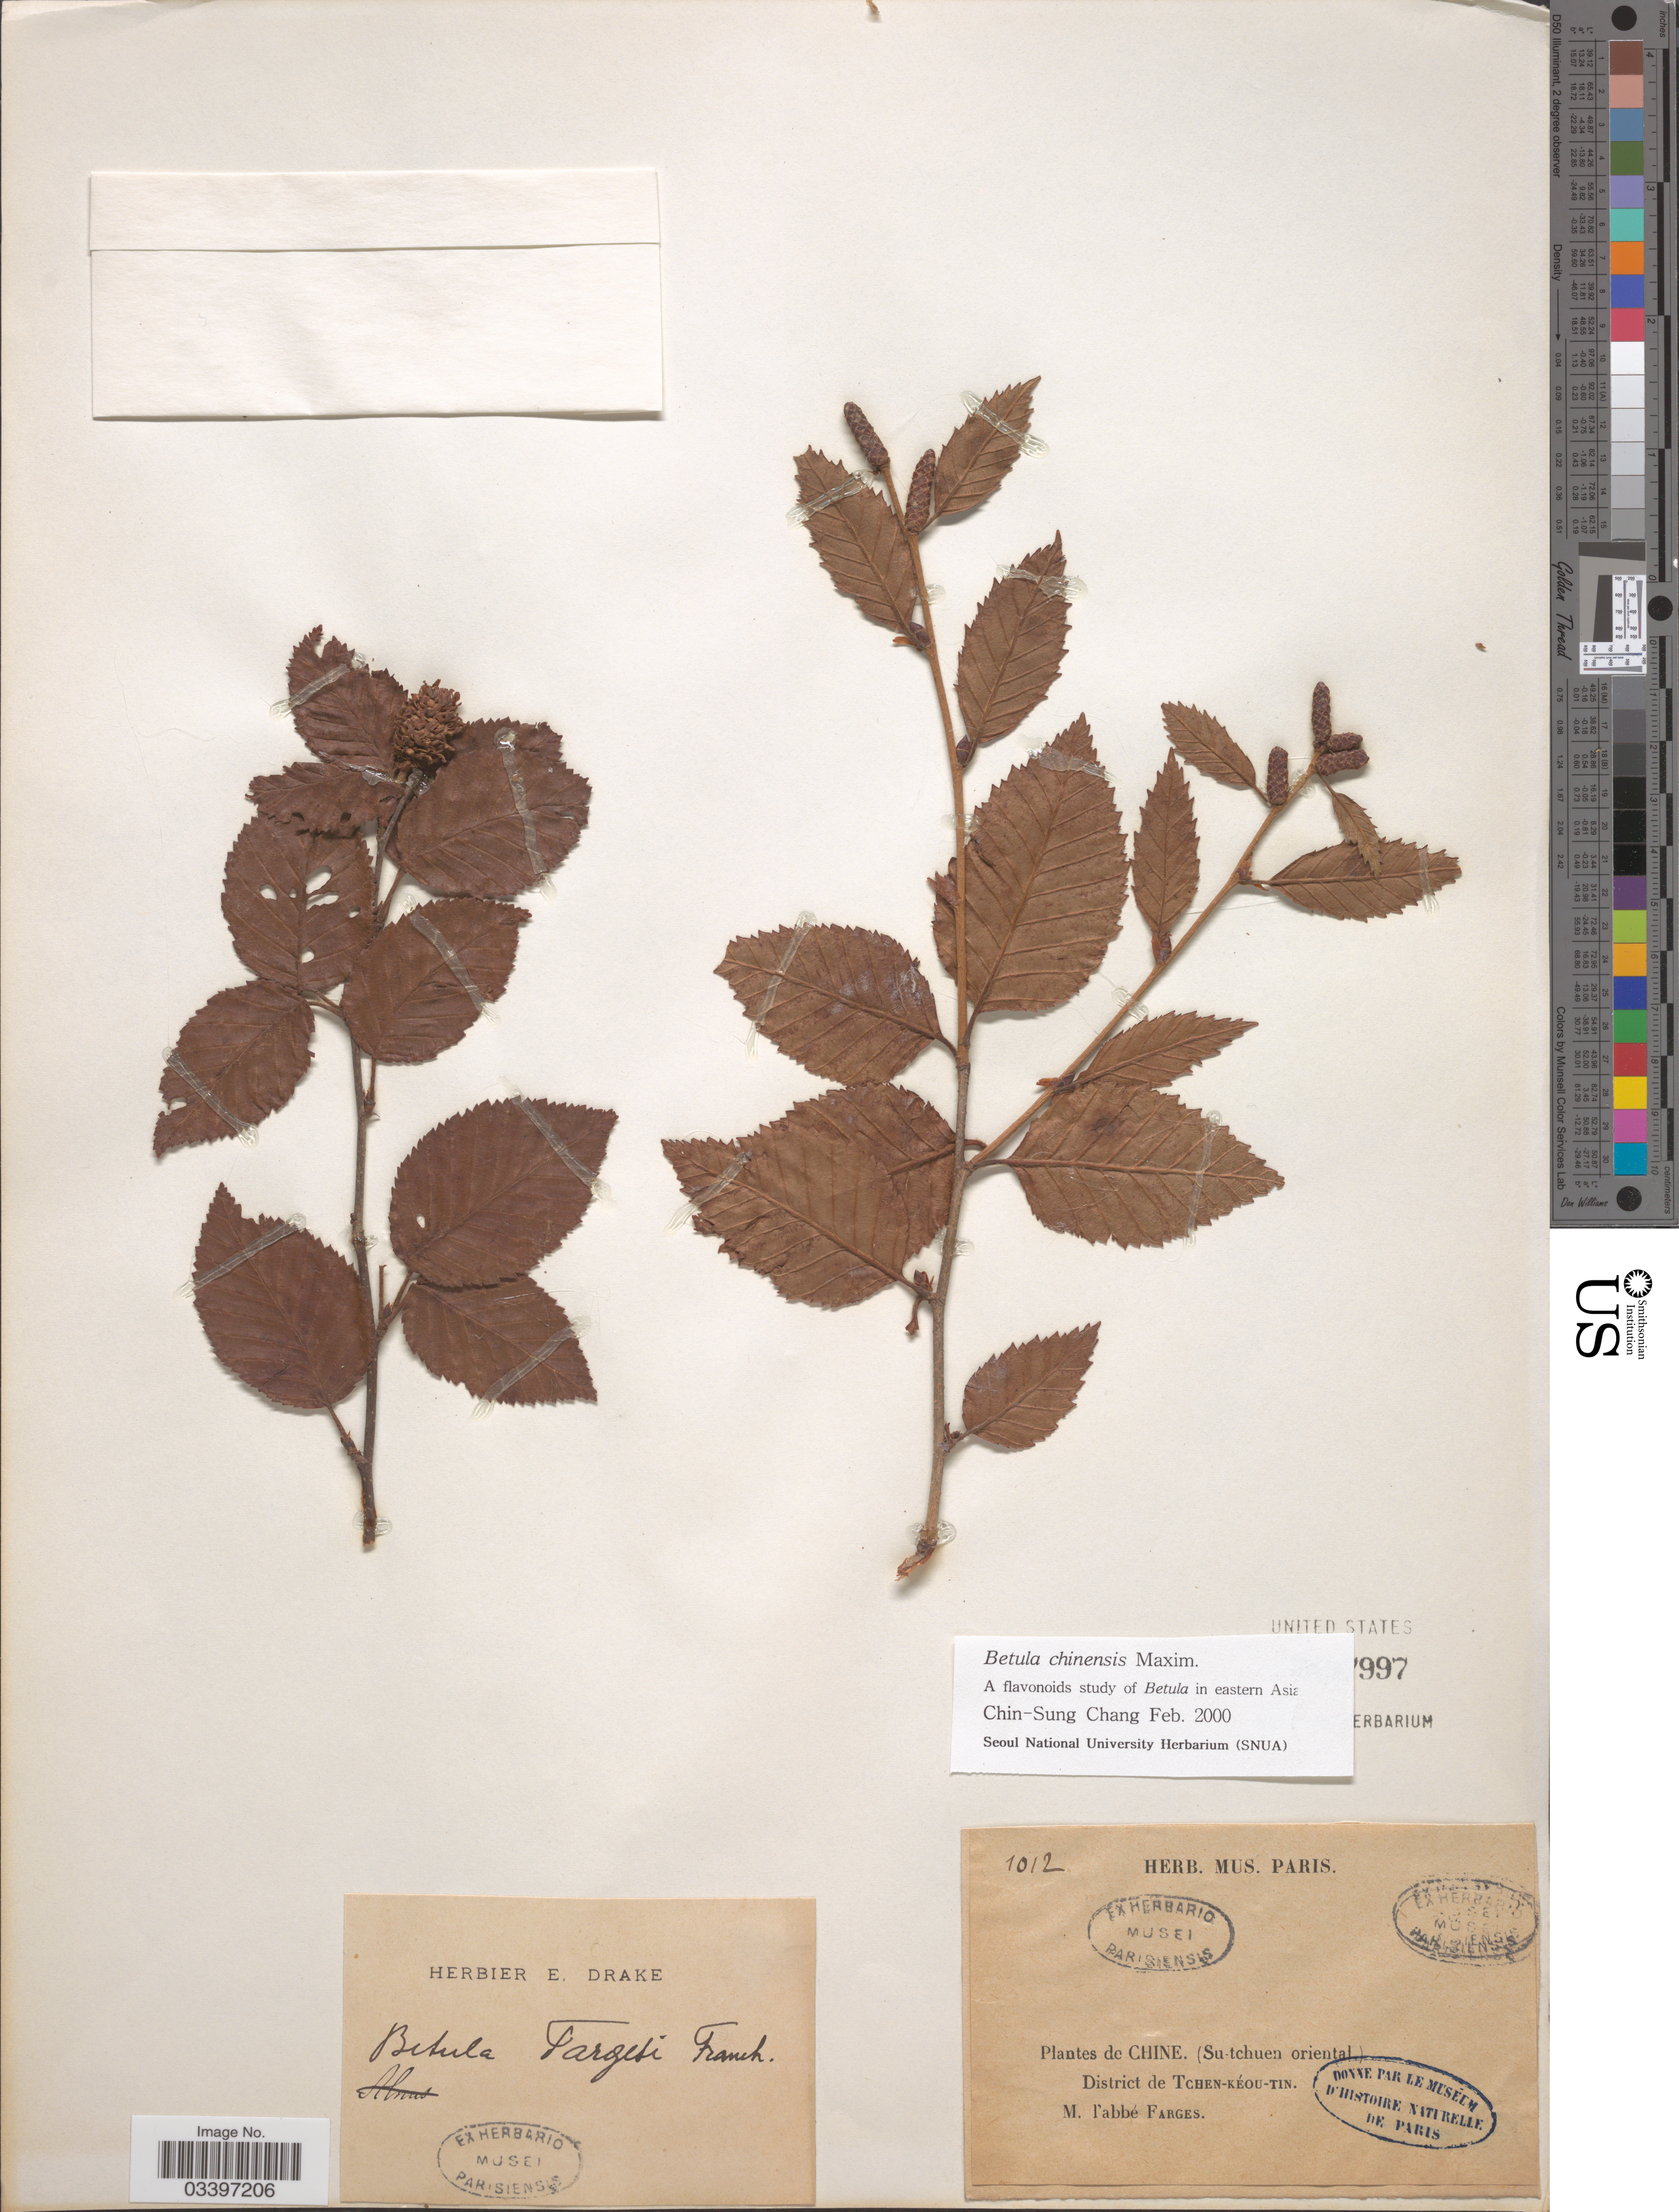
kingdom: Plantae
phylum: Tracheophyta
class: Magnoliopsida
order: Fagales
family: Betulaceae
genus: Betula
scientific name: Betula chinensis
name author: Maxim.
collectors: M. Farges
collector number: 1012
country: China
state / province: Sichuan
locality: (Su-tchuen oriental). District de Tchen-kéou-tin.